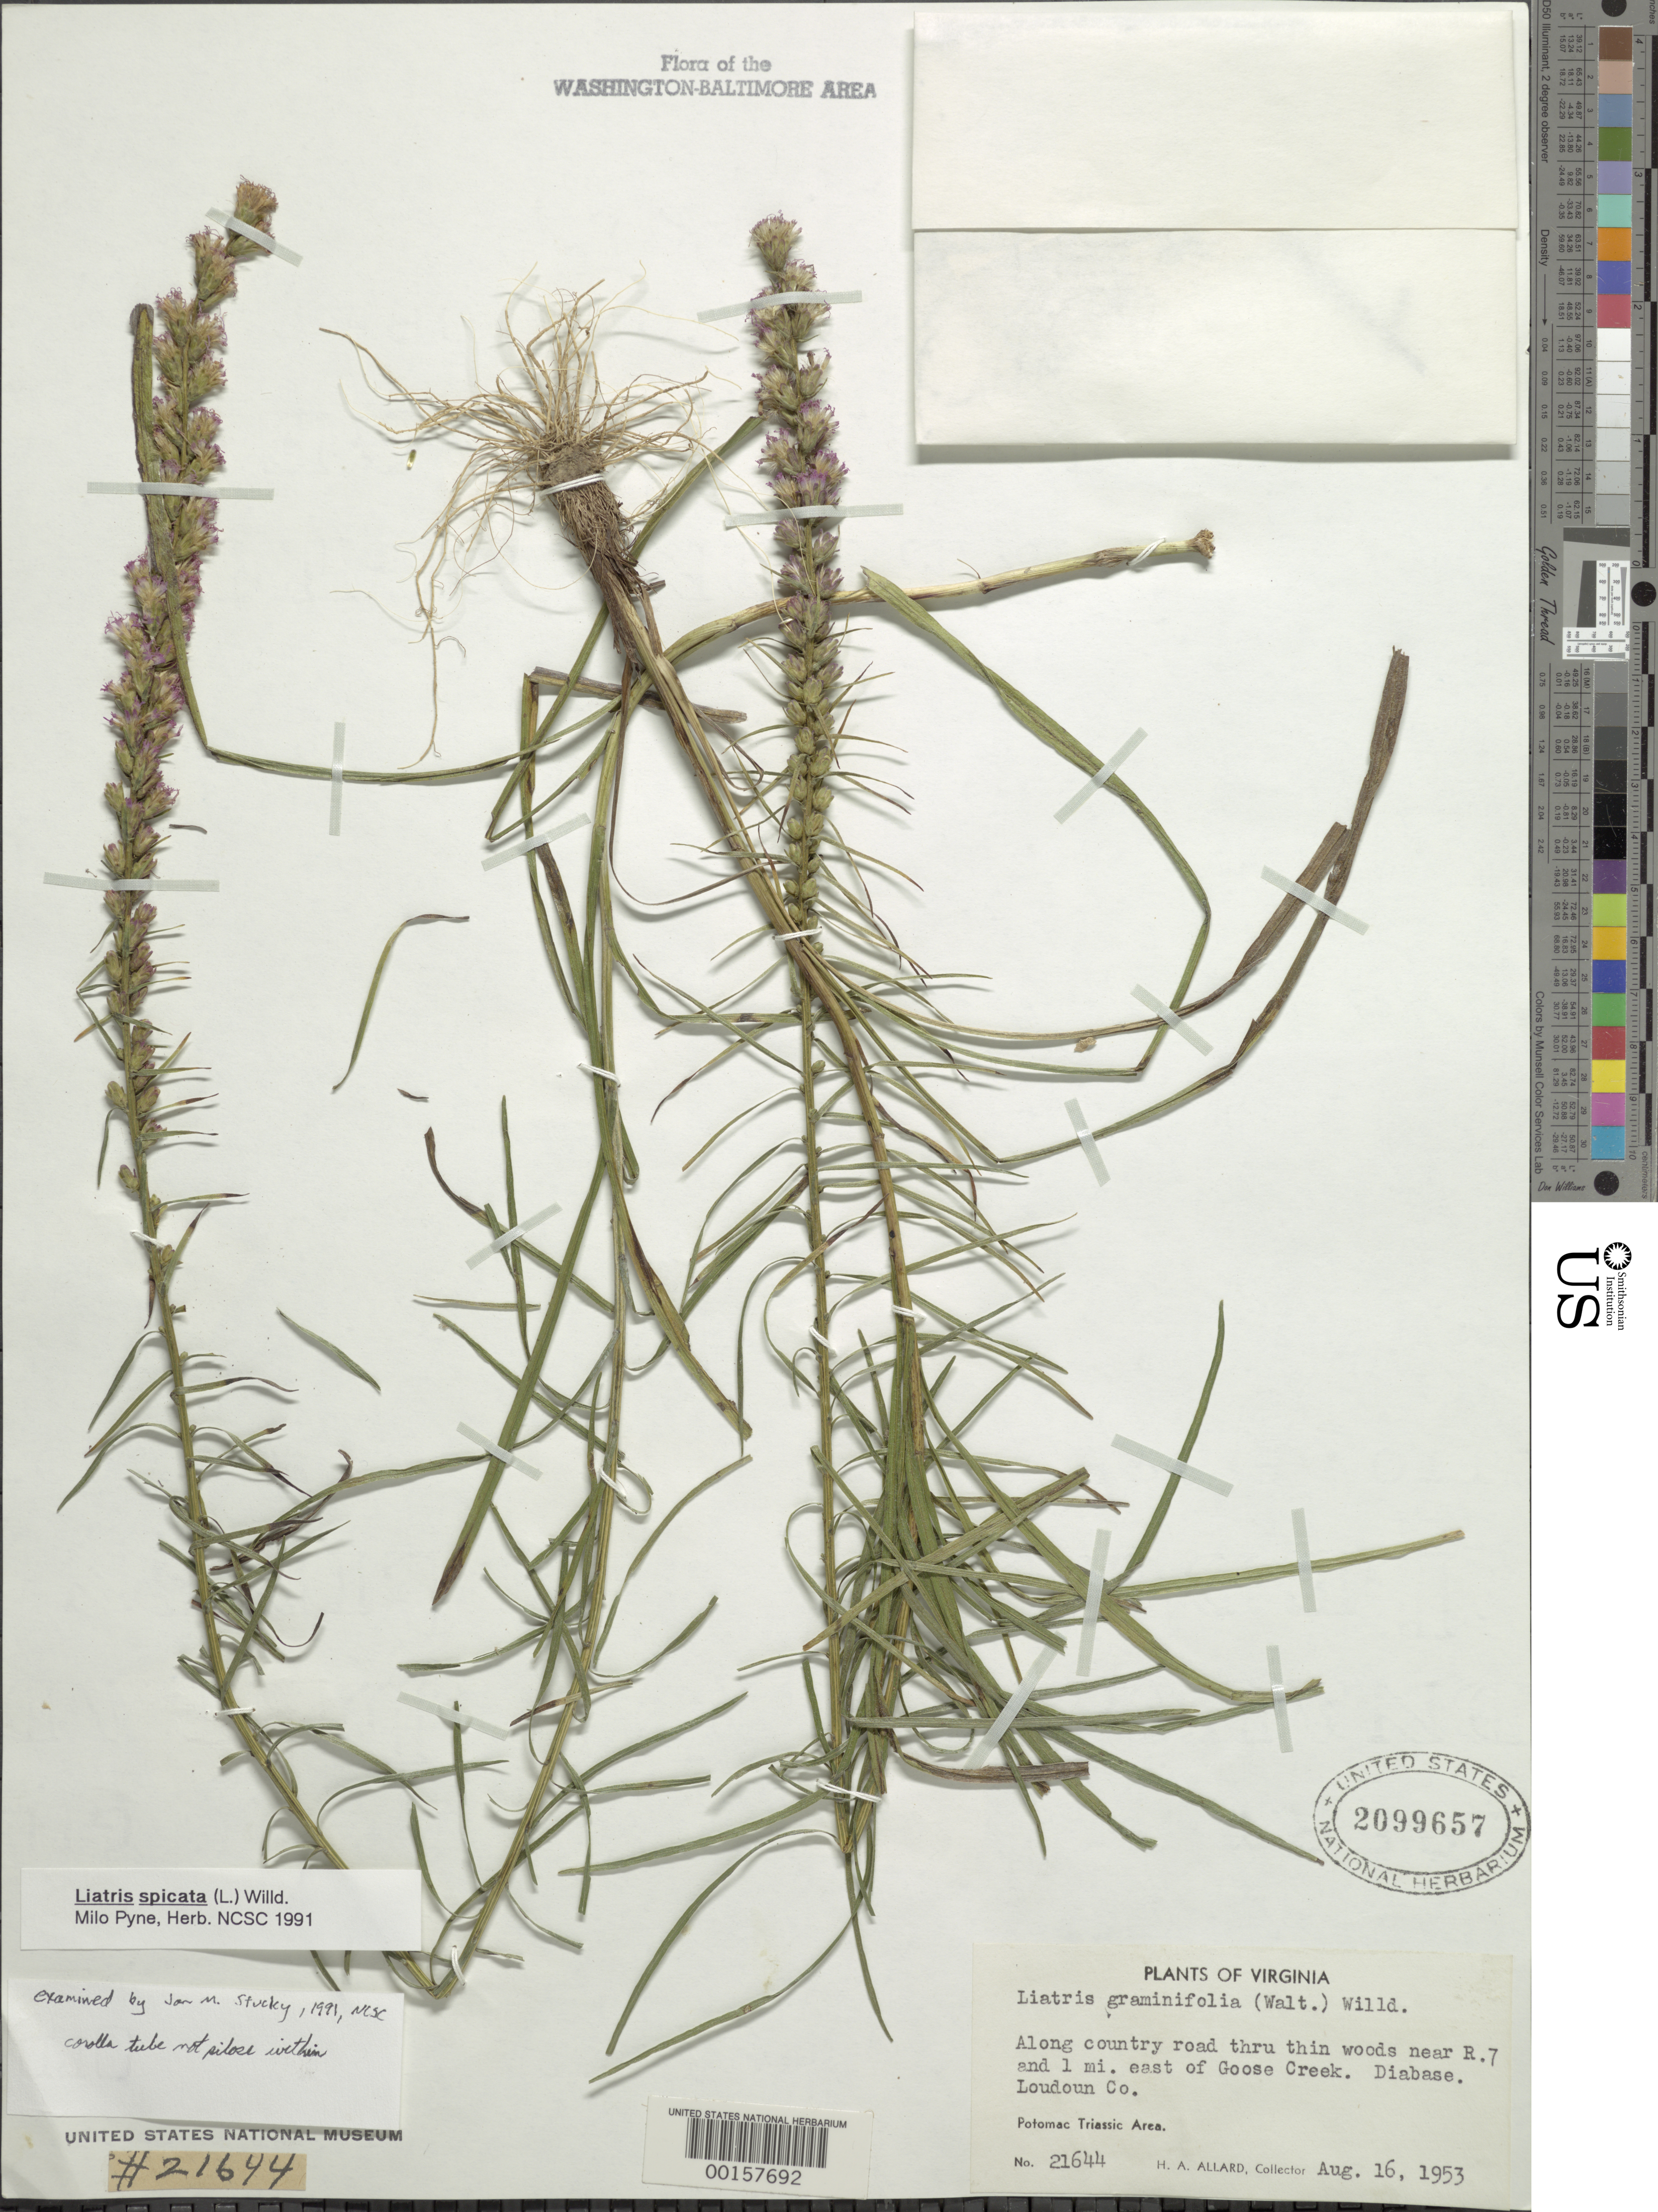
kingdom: Plantae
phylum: Tracheophyta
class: Magnoliopsida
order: Asterales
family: Asteraceae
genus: Liatris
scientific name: Liatris spicata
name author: (L.) Willd.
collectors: H. A. Allard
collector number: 21644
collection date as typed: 16 Aug 1953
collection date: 1953-08-16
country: United States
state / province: Virginia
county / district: Loudoun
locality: Near Rt. 7 and east of Goose Creek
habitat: Roadside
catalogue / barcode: US 2099657